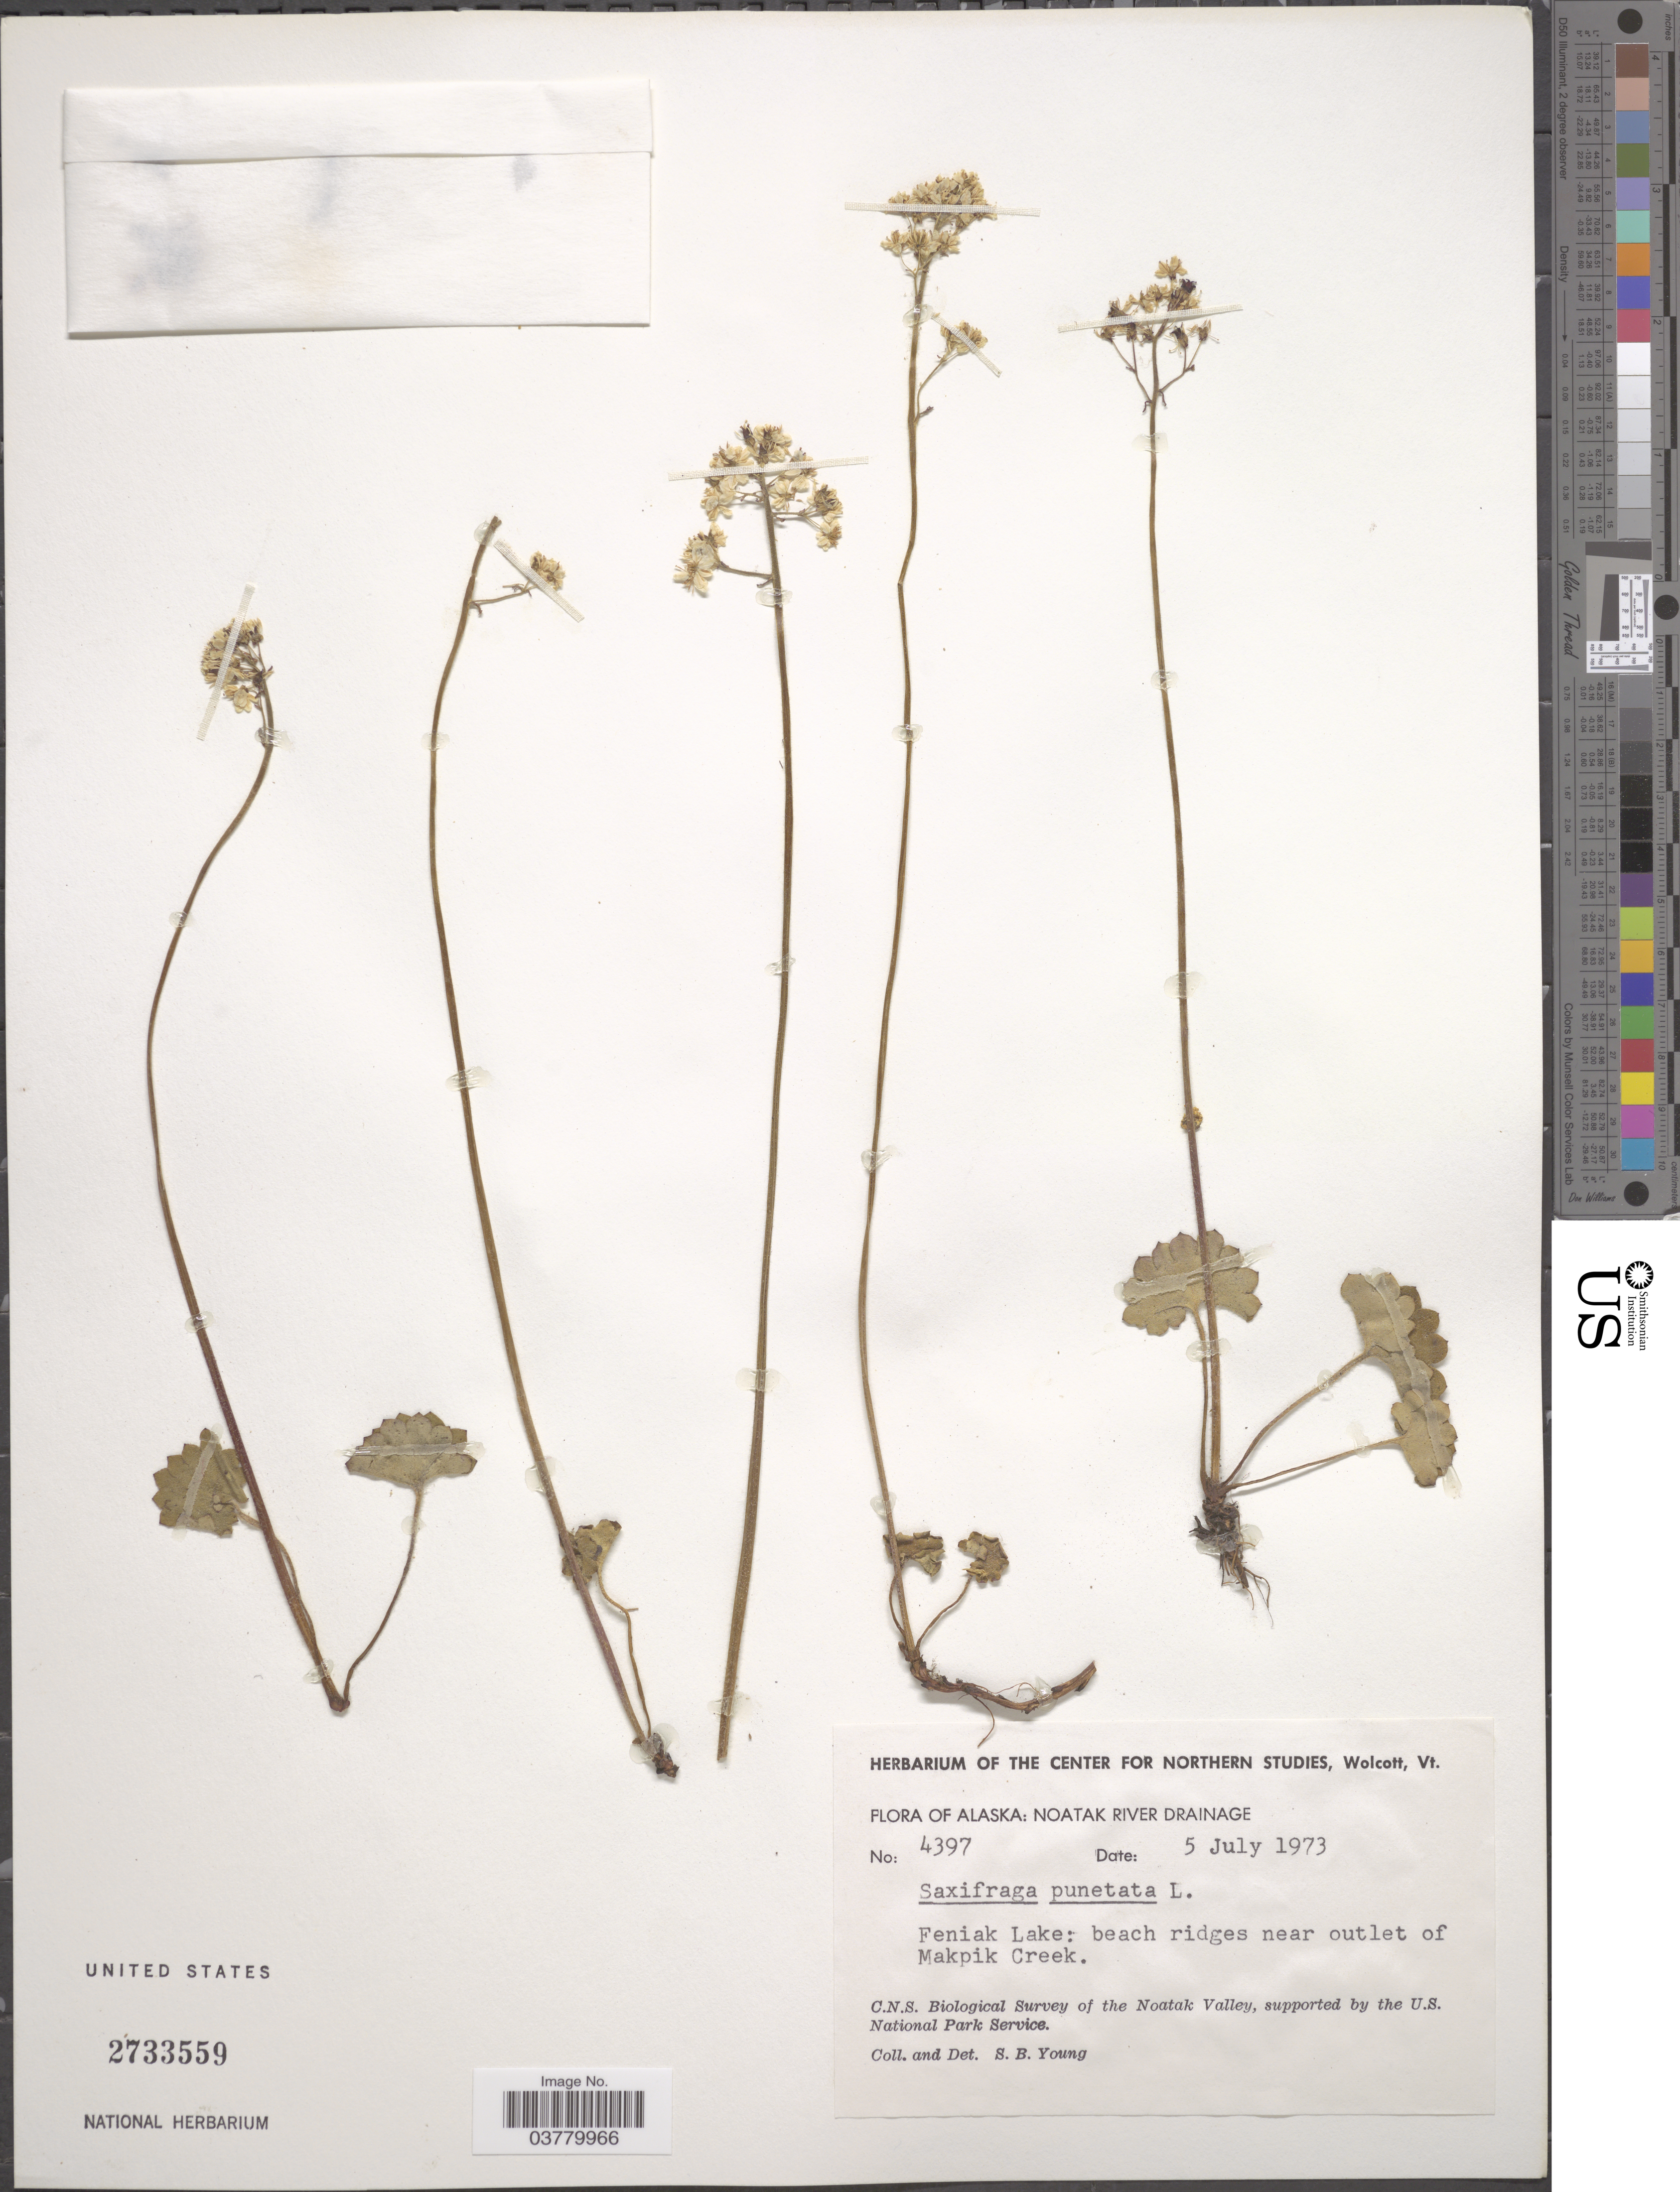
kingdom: Plantae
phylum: Tracheophyta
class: Magnoliopsida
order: Saxifragales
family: Saxifragaceae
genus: Micranthes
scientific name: Micranthes nelsoniana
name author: (D. Don) Small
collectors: S. Young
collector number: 4397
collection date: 1973-07-05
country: United States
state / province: Alaska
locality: Noatak River Drainage. Feniak Lake: beach ridges near outlet of Makpik Creek.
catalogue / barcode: US 2733559